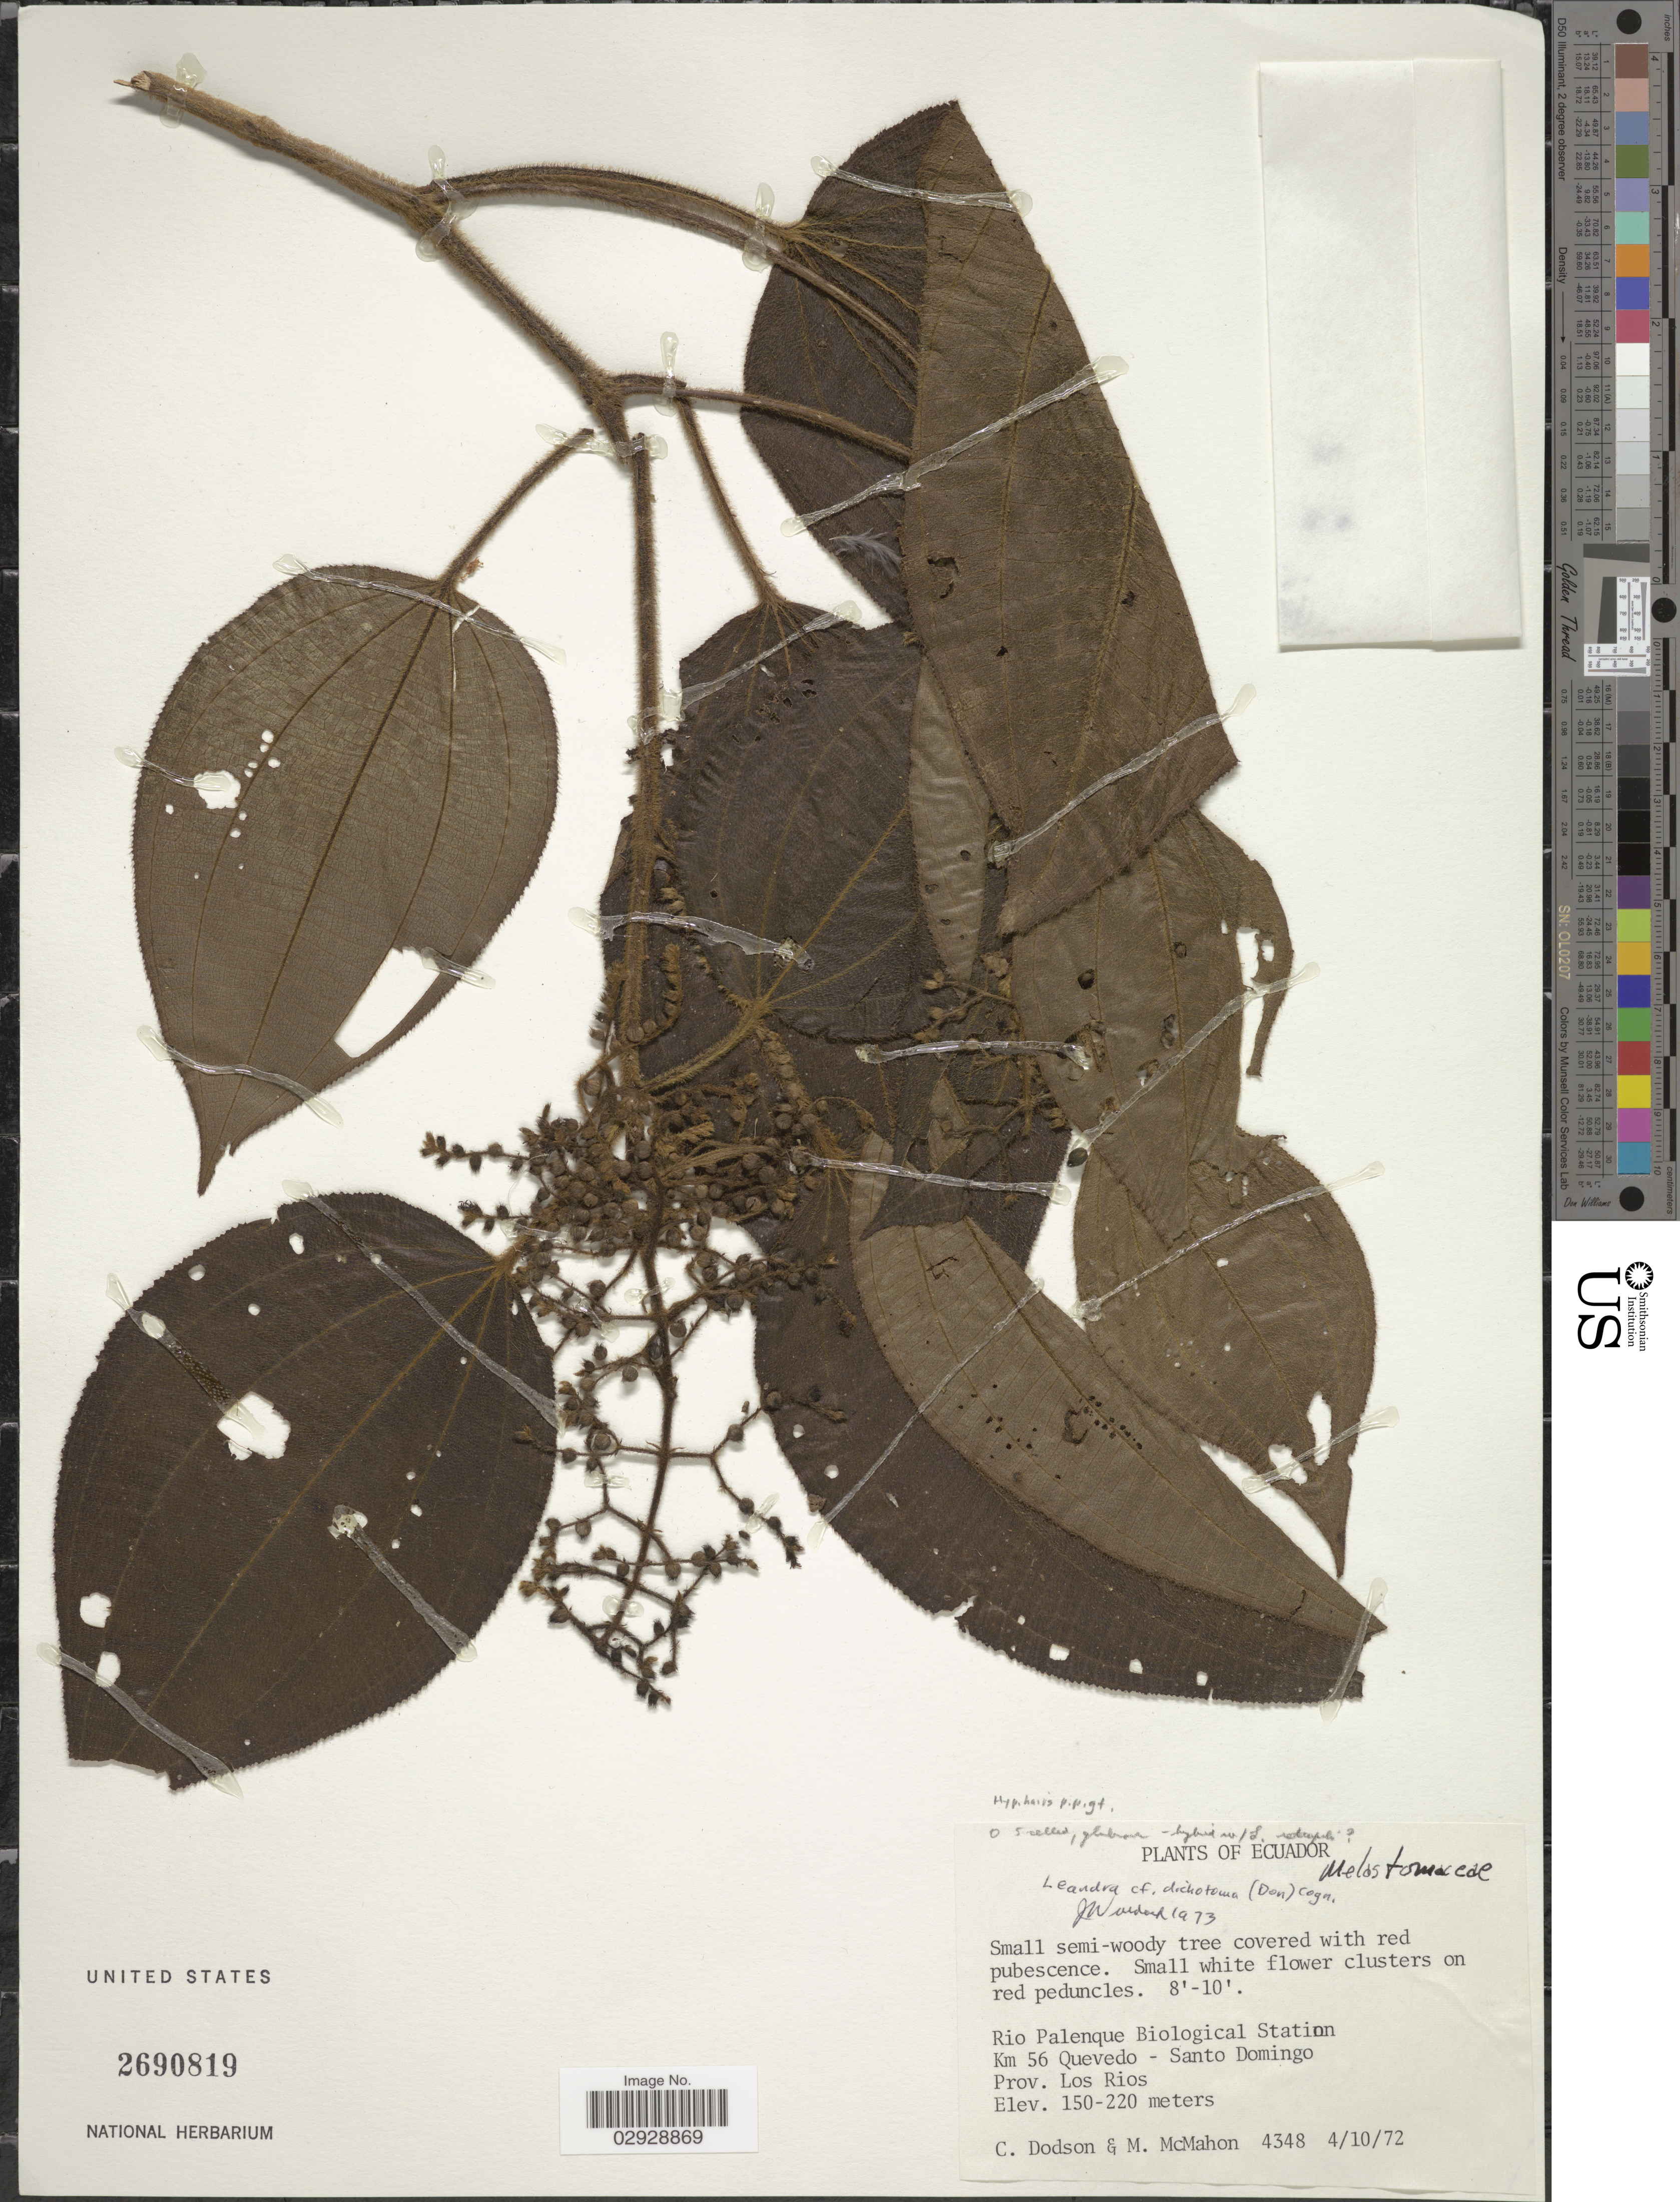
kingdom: Plantae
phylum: Tracheophyta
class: Magnoliopsida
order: Myrtales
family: Melastomataceae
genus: Leandra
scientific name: Leandra dichotoma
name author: (D. Don) Cogn.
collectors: C. Dodson & M. McMahon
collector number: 4348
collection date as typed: Transcribed d/m/y: 4/10/72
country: Ecuador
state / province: Los Ríos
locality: Rio Palenque Biological Station. Km 56 Quevedo - Santo Domingo.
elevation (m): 150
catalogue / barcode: US 2690819